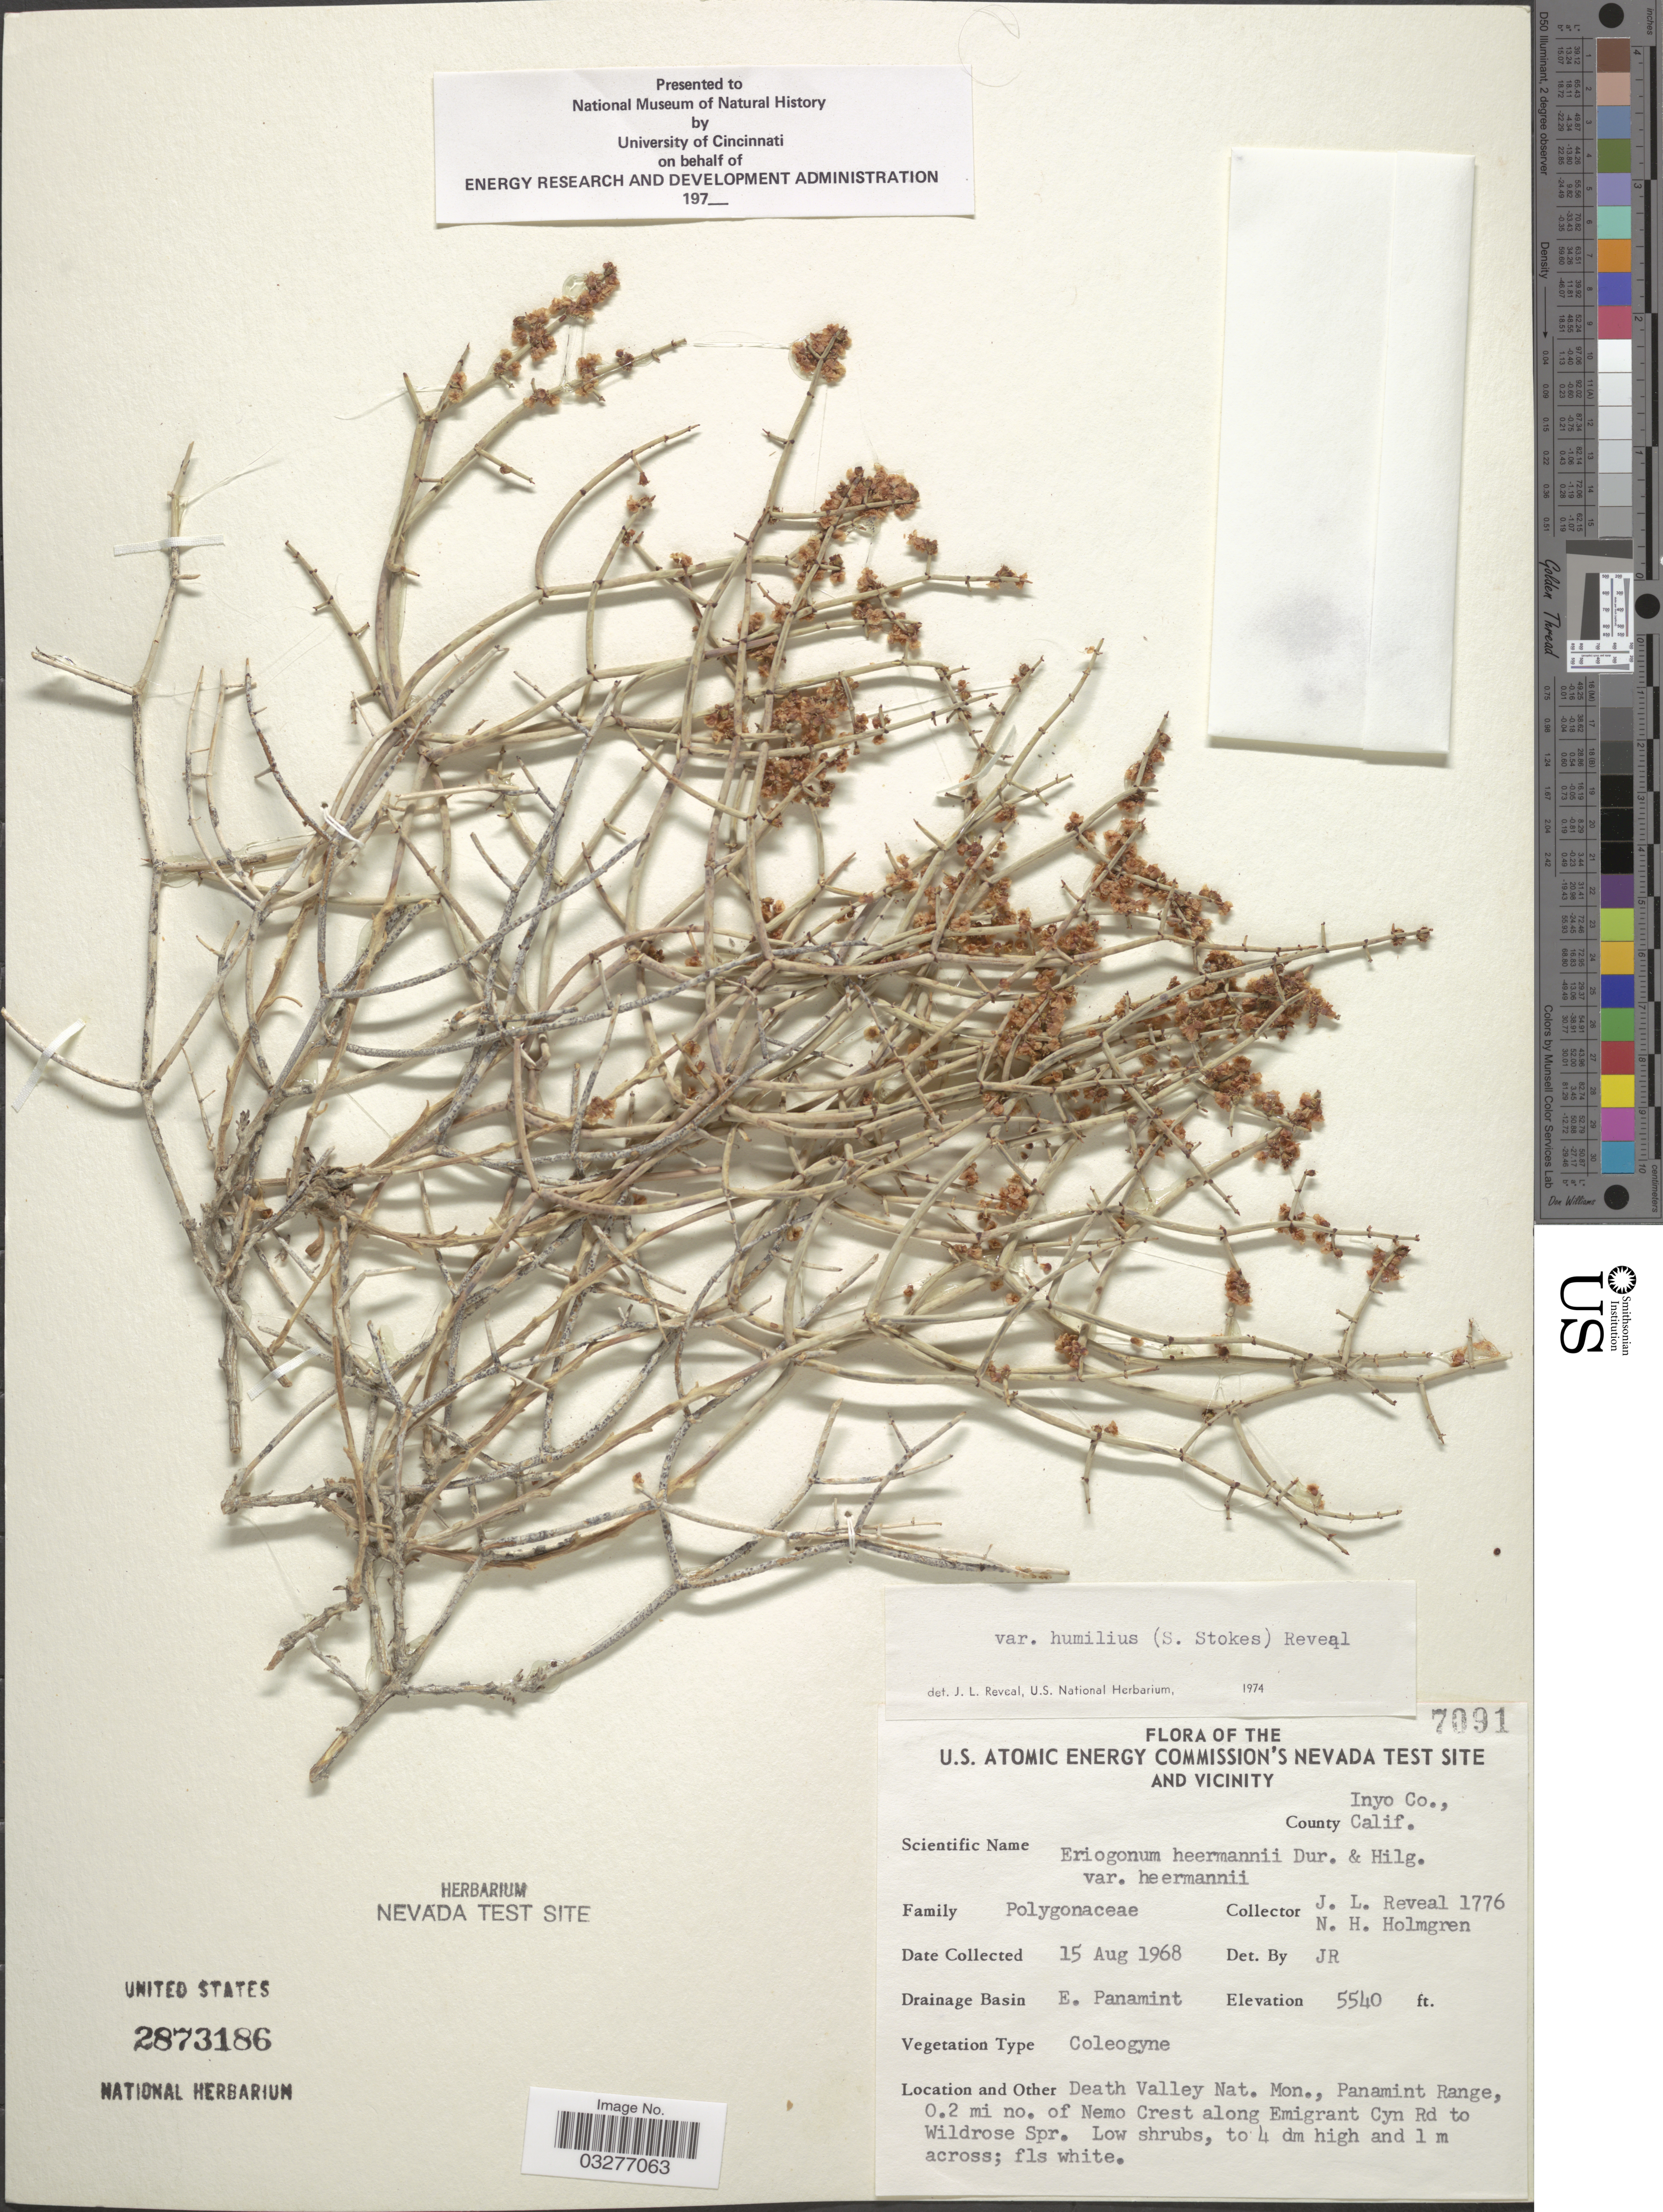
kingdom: Plantae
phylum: Tracheophyta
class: Magnoliopsida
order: Caryophyllales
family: Polygonaceae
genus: Eriogonum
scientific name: Eriogonum heermannii var. humilius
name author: (S. Stokes) Reveal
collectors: J. L. Reveal & N. H. Holmgren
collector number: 1776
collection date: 1968-08-15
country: United States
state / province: California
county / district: Inyo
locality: U.S. Atomic Energy Commission's Nevada Test Site and Vicinity County Inyo Co., Calif. Drainage Basin E. Panamint. Death Valley Nat. Mon., Panamint Range, 0.2 mi no. of Nemo Crest along Emigrant Cyn Rd to Wildrose Spr.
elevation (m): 1689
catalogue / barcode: US 2873186